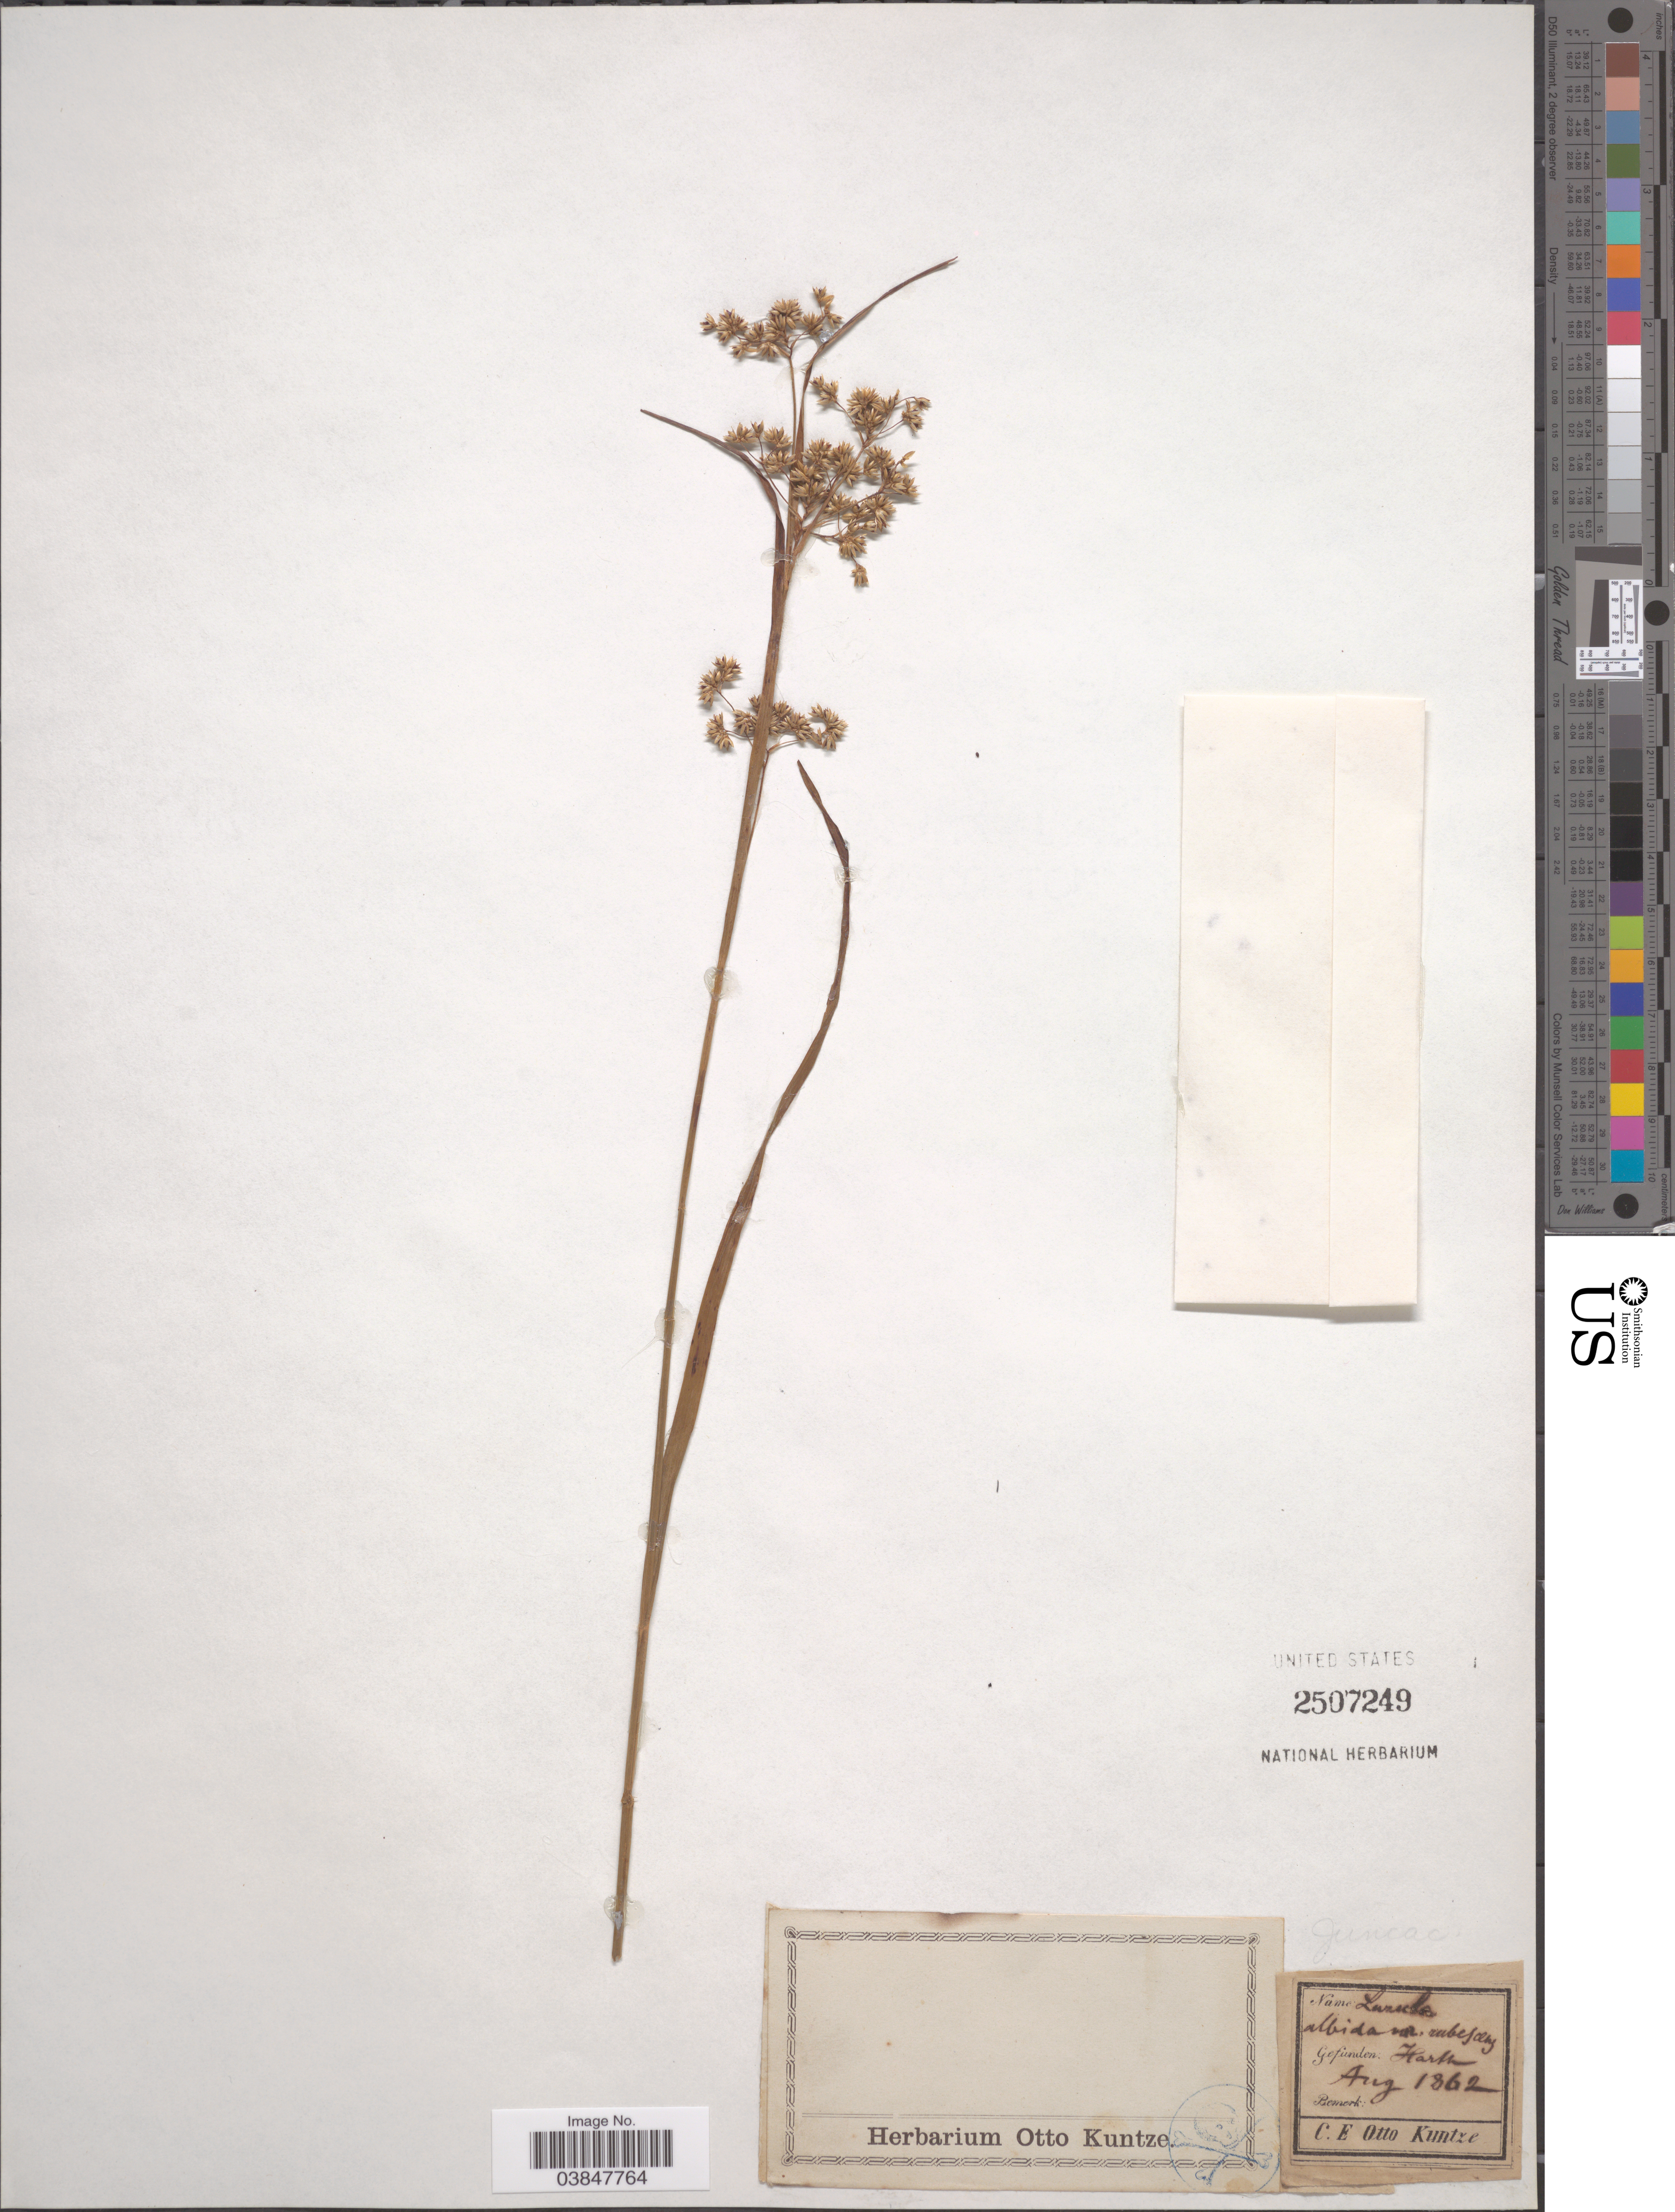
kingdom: Plantae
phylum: Tracheophyta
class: Liliopsida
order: Poales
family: Juncaceae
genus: Luzula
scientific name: Luzula albida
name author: (Hoffm.) DC.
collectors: C.E.O. Kuntze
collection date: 1862-08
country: Germany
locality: Harth.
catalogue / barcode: US 2507249